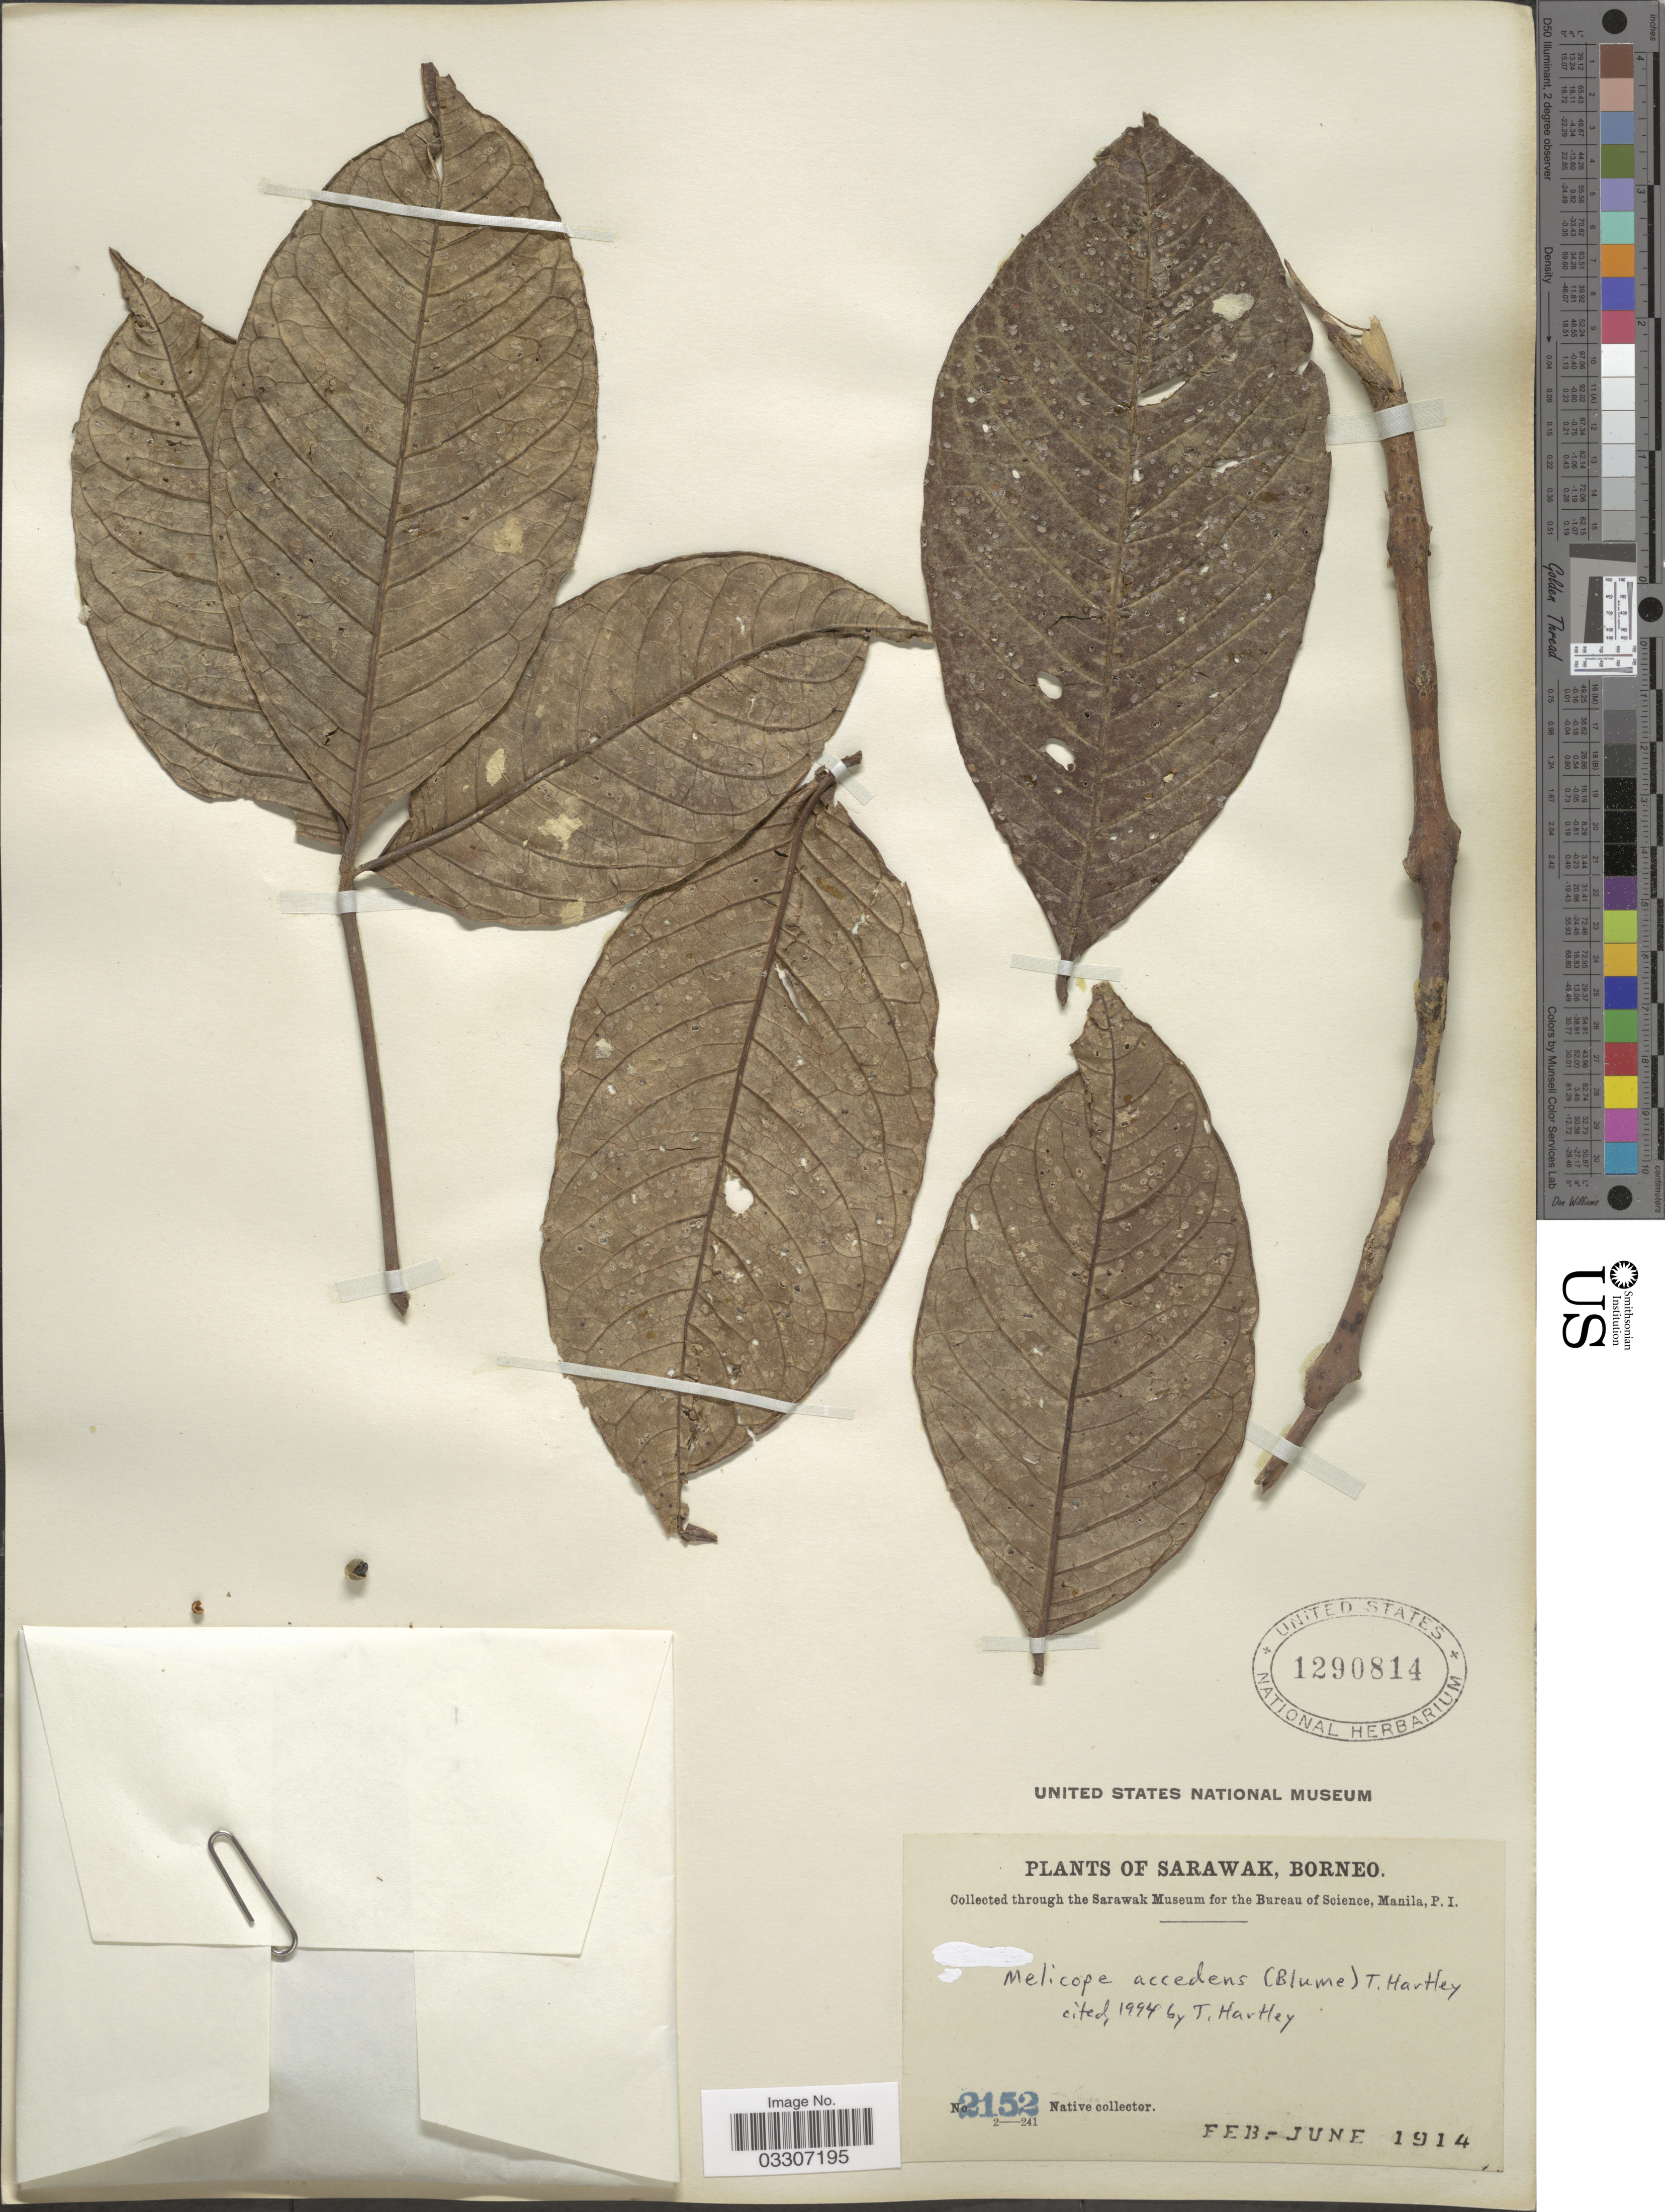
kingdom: Plantae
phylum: Tracheophyta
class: Magnoliopsida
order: Sapindales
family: Rutaceae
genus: Melicope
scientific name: Melicope accedens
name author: (Blume) T.G. Hartley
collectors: Native collector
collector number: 2152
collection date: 1914-02/1914-06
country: Malaysia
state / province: Sarawak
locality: Borneo.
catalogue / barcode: US 1290814